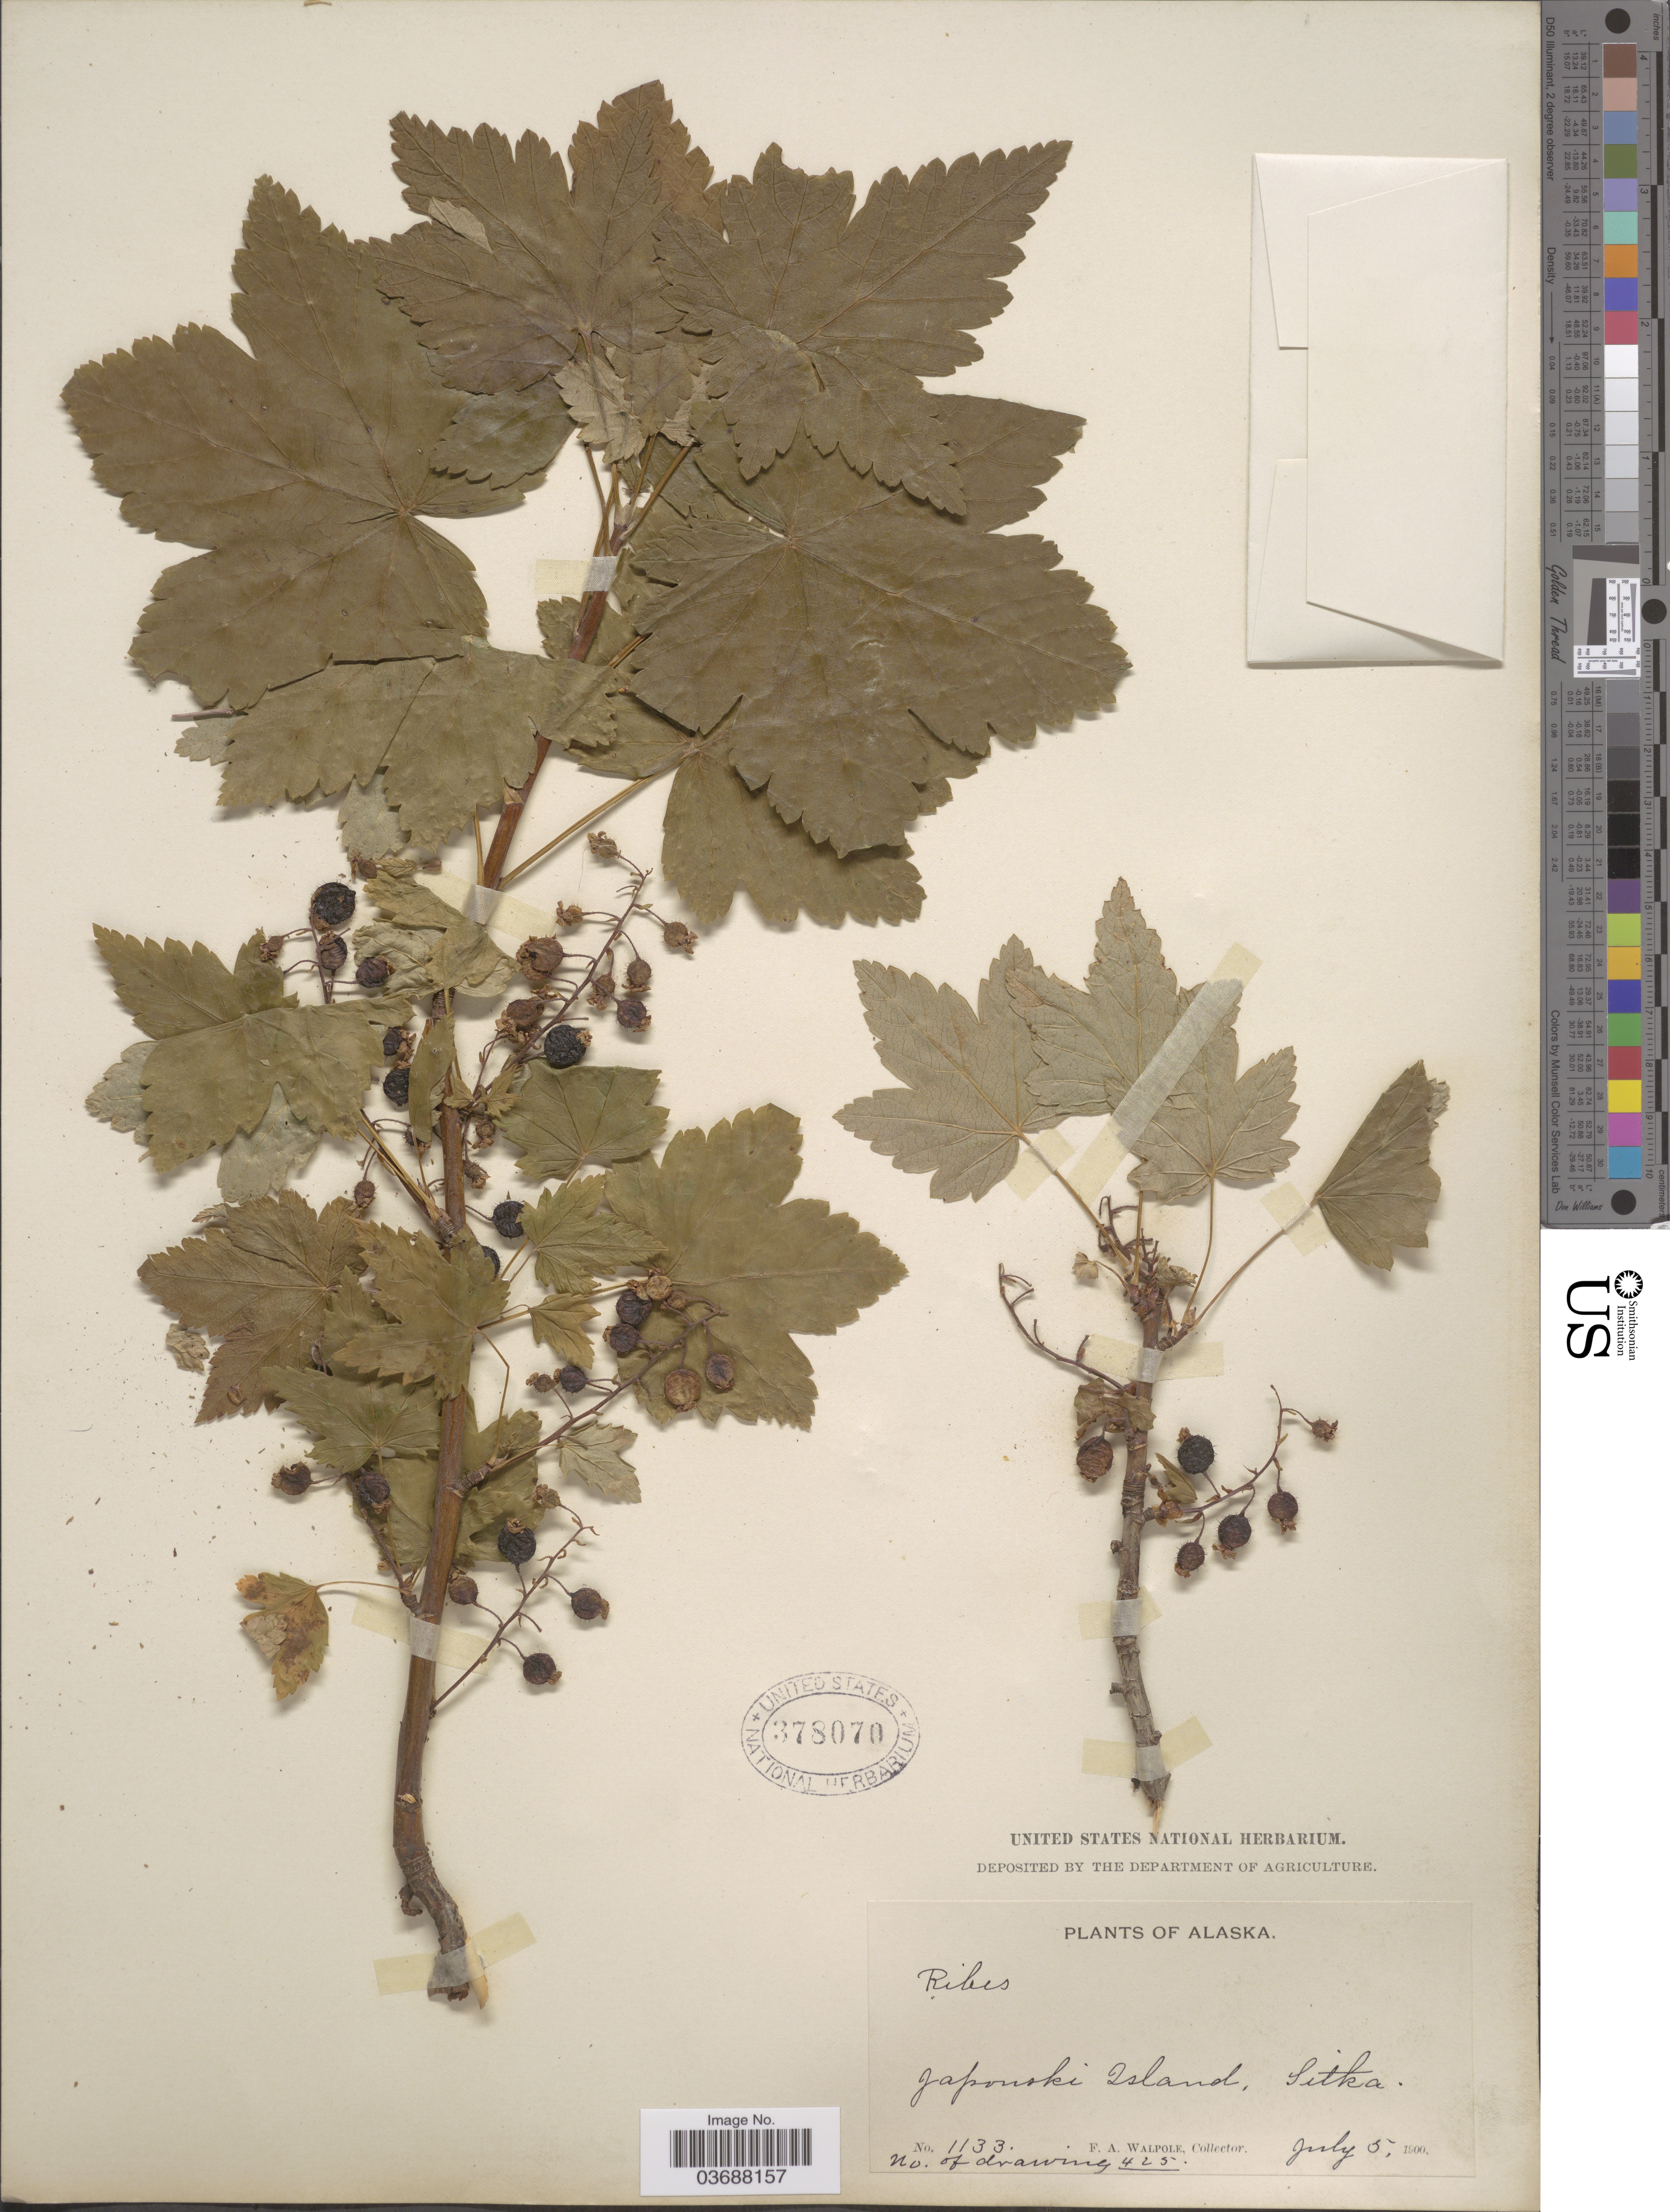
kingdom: Plantae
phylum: Tracheophyta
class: Magnoliopsida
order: Saxifragales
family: Grossulariaceae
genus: Ribes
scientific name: Ribes laxiflorum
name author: Pursh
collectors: F. Walpole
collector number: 1133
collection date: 1900-07-05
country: United States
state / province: Alaska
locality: Japonski Island, Sitka.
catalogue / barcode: US 378070